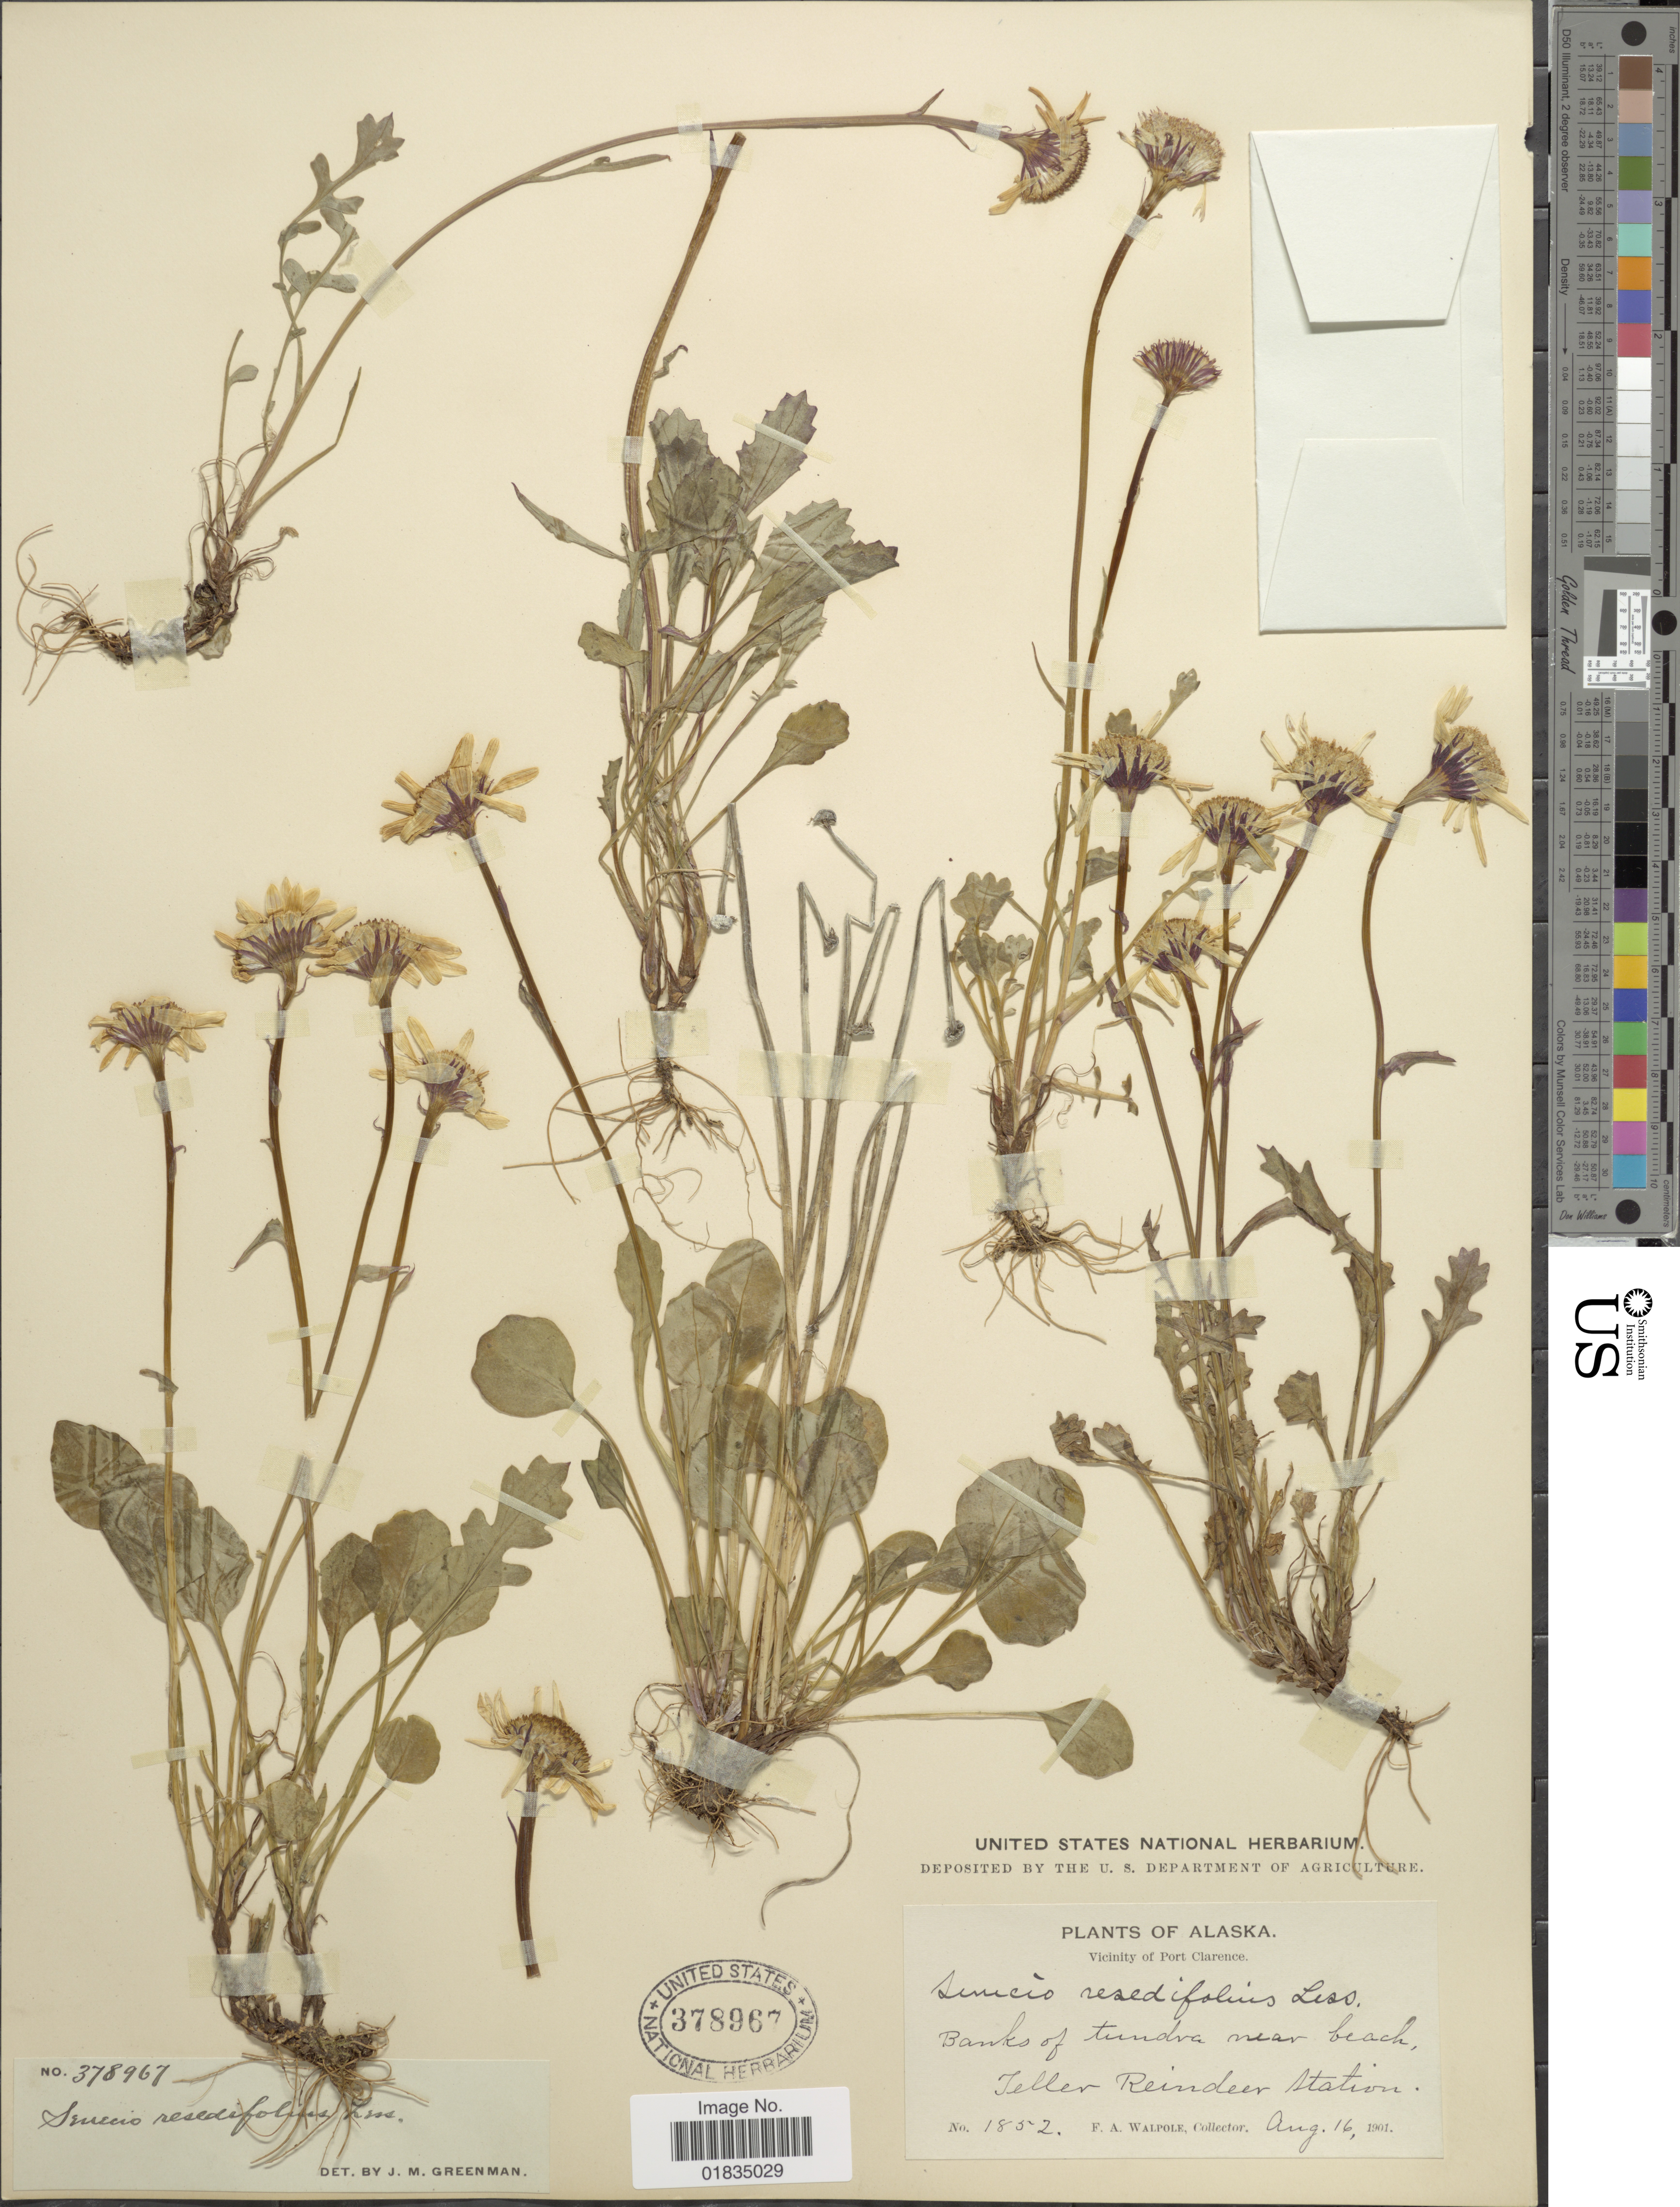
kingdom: Plantae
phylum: Tracheophyta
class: Magnoliopsida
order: Asterales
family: Asteraceae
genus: Packera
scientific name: Packera heterophylla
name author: (Fisch.) E. Wiebe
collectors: F. Walpole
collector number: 1852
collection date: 1901-08-16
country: United States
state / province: Alaska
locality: Vicinity of Port Clarence. Teller Reindeer Station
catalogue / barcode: US 378967